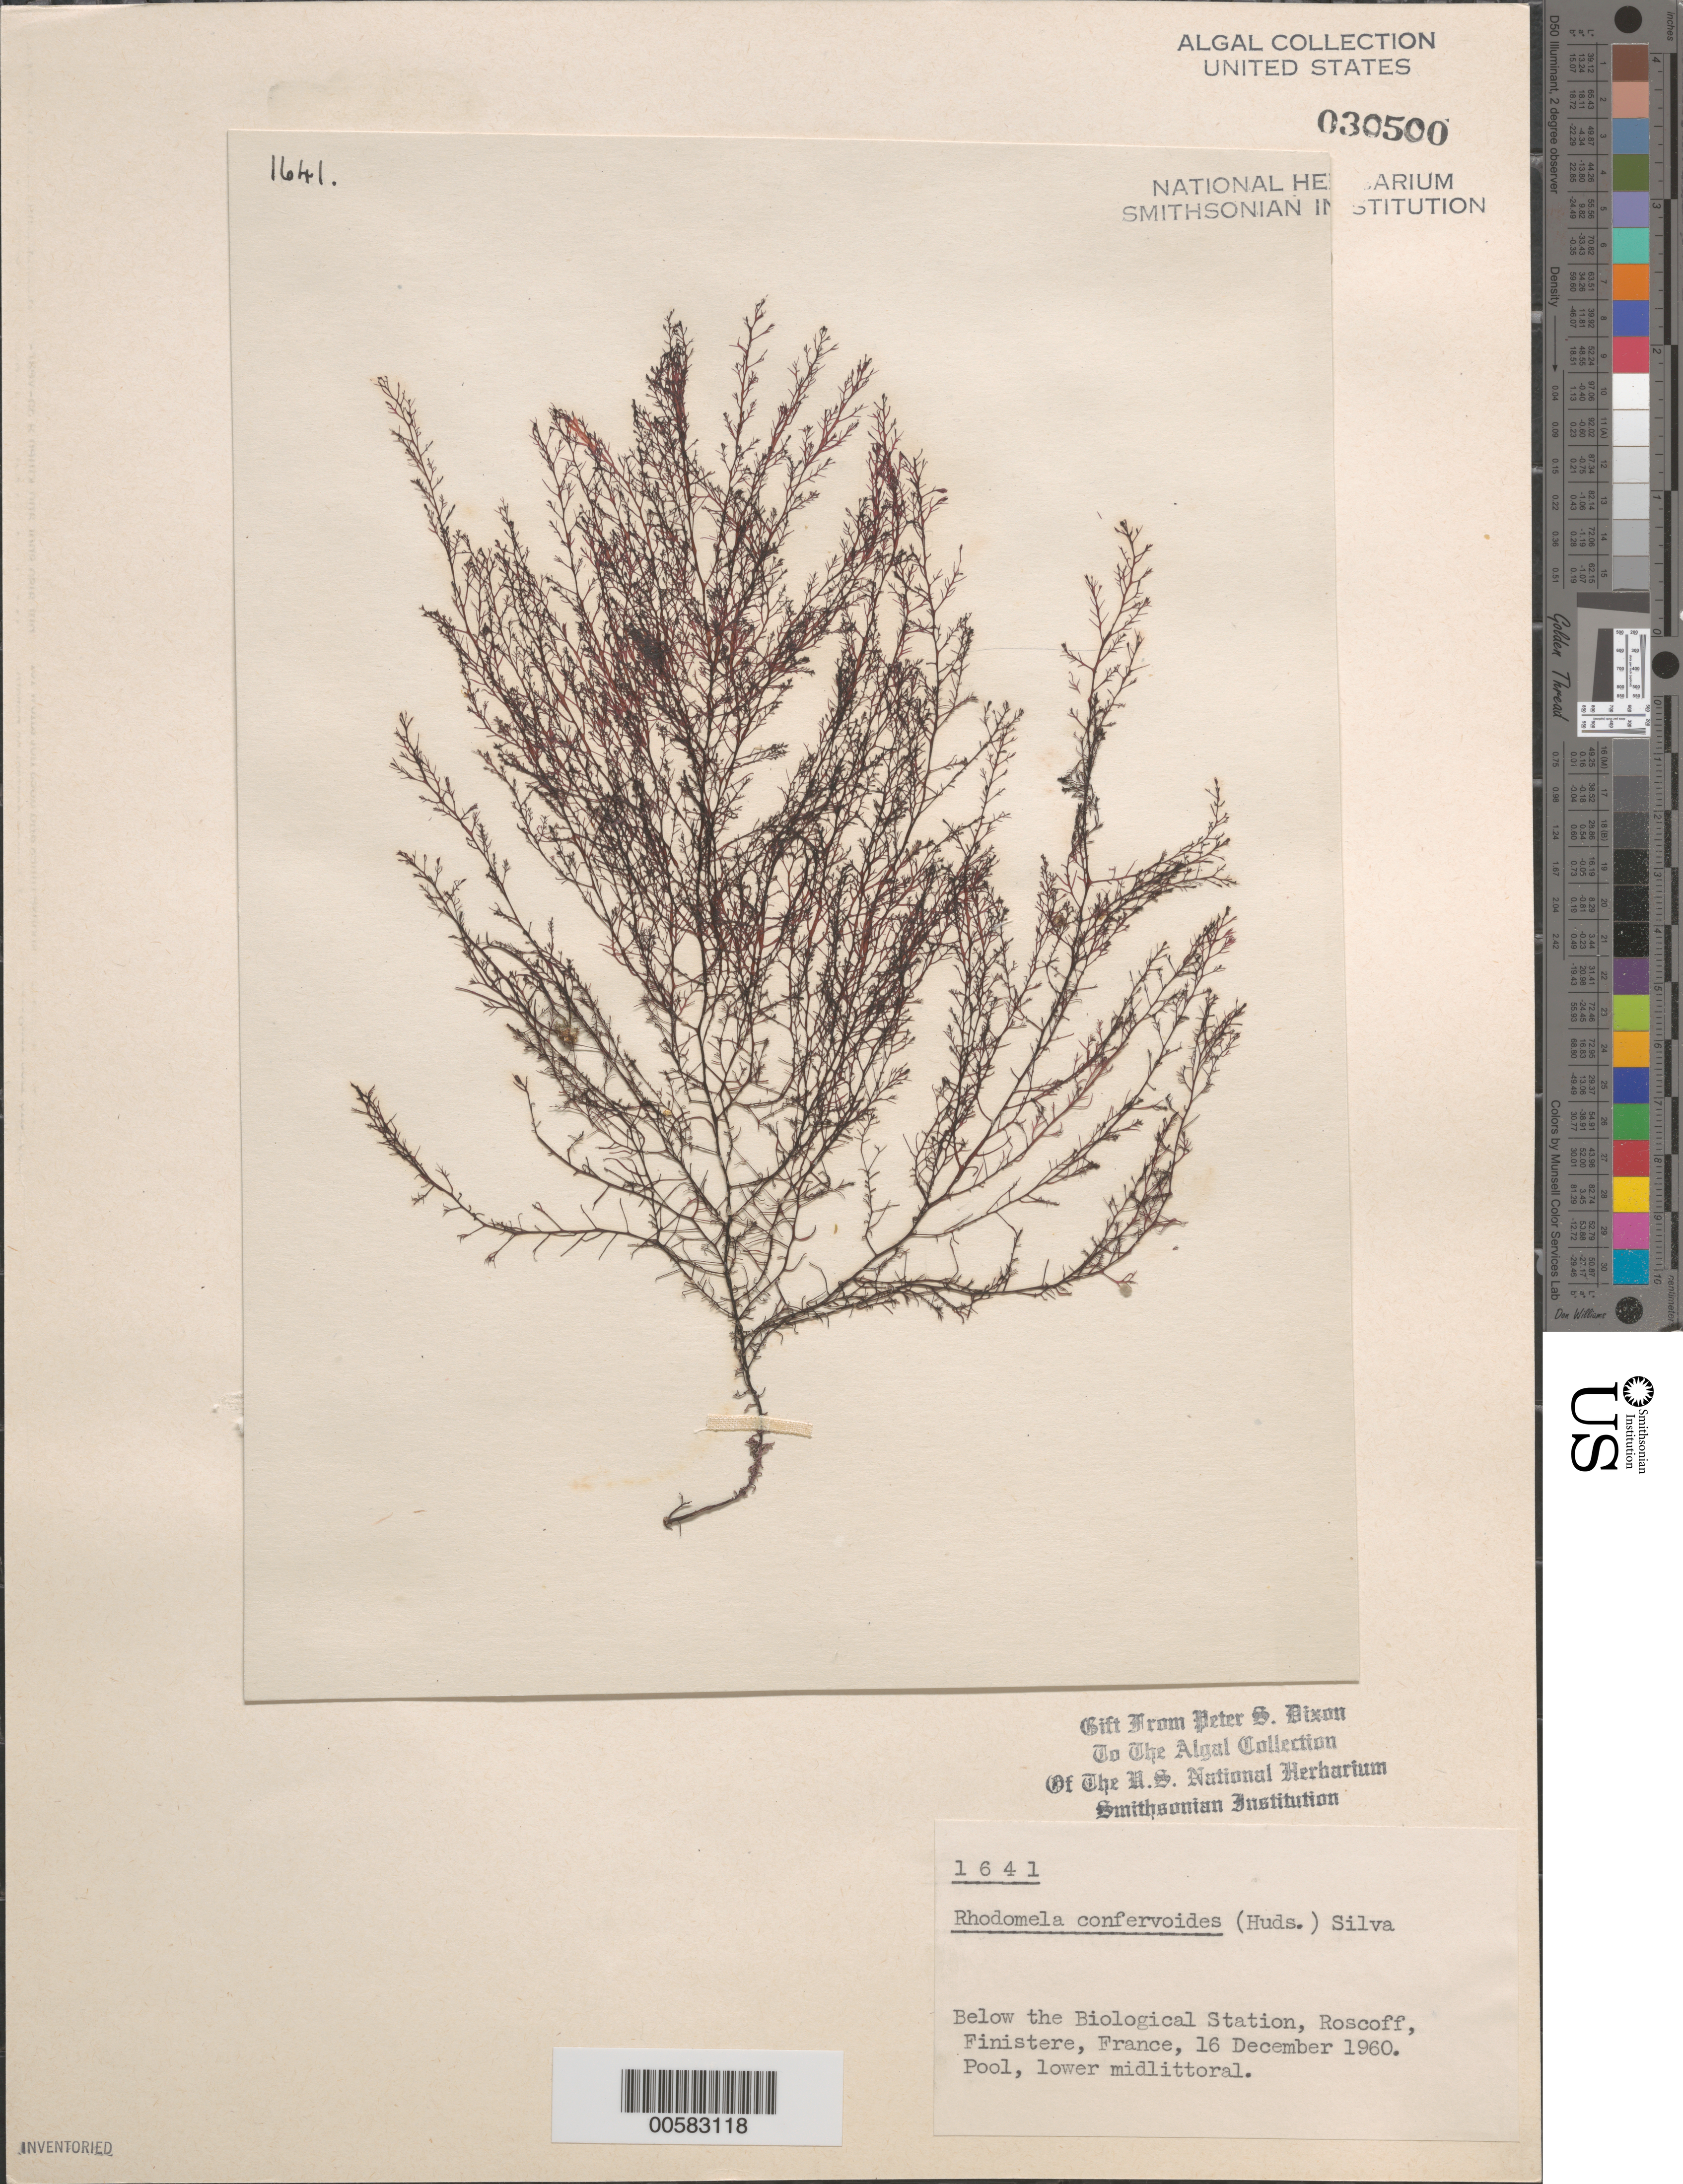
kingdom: Plantae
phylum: Rhodophyta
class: Florideophyceae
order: Ceramiales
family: Rhodomelaceae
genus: Rhodomela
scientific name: Rhodomela confervoides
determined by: Dixon, P. S.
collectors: P. S. Dixon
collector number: PSD 1641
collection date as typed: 16 Dec 1960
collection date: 1960-12-16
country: France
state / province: Bretagne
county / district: Finistère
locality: Roscoff, below biological station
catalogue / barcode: US 30500